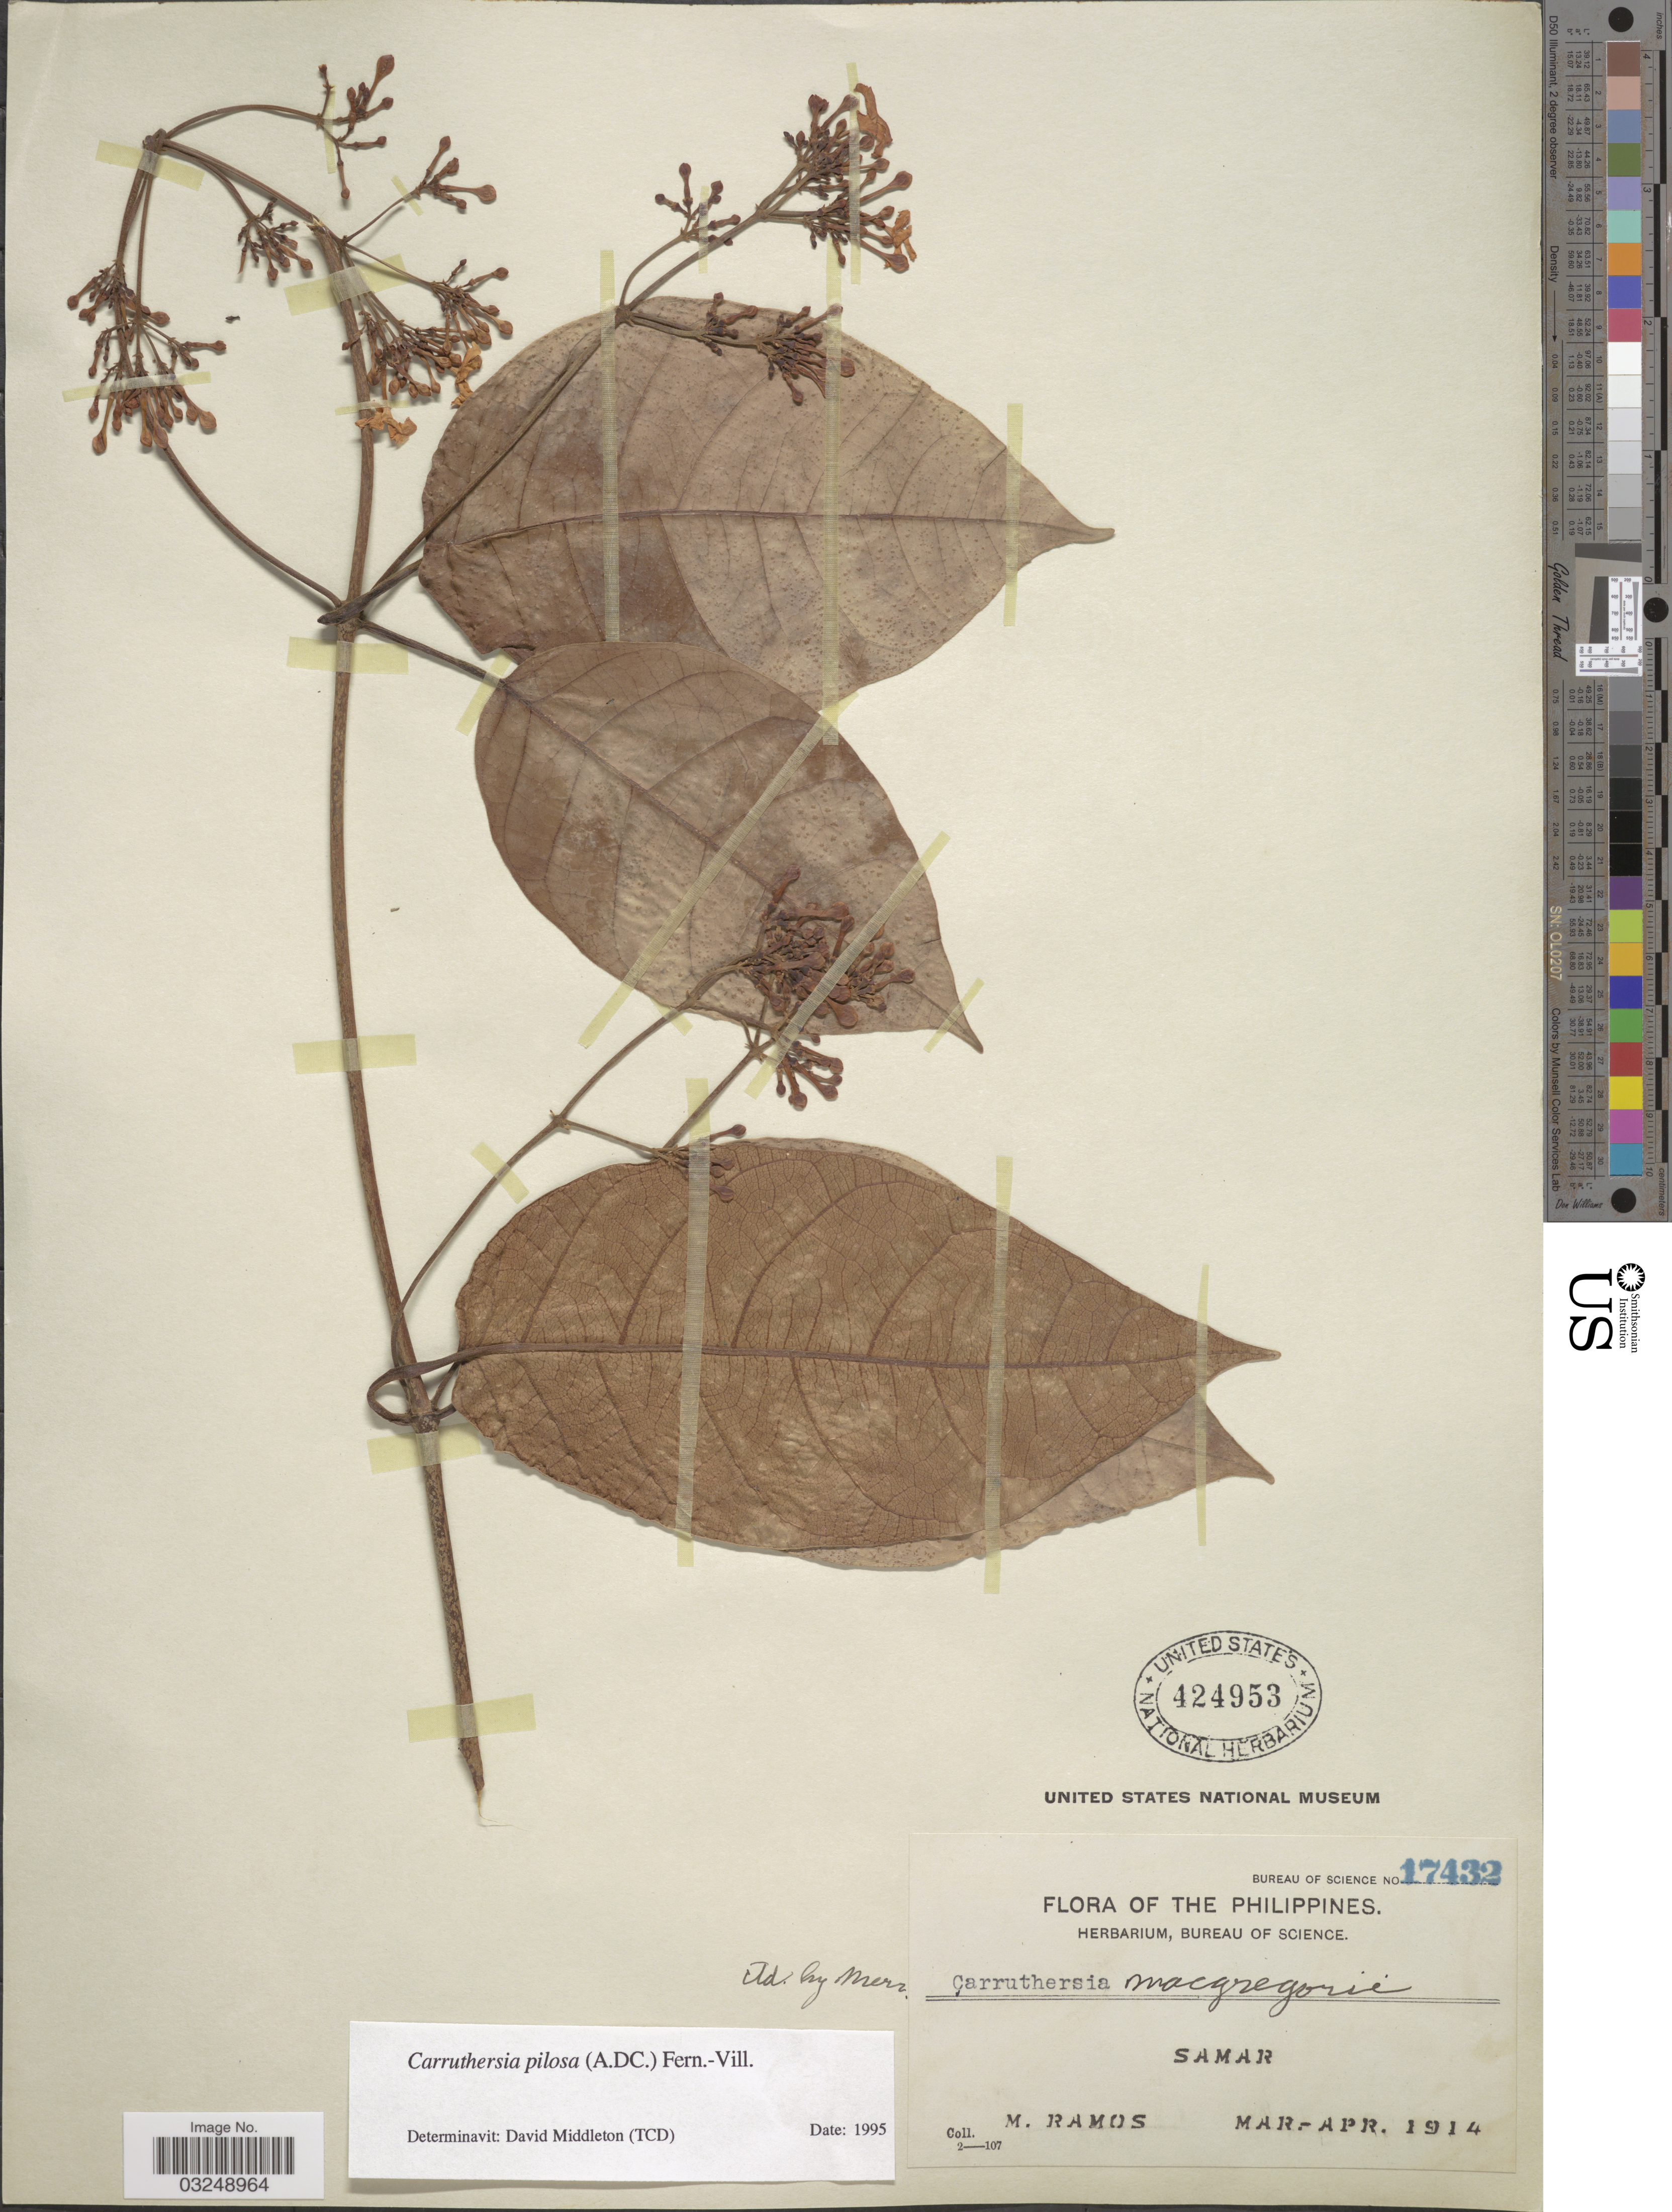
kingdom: Plantae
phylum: Tracheophyta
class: Magnoliopsida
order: Gentianales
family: Apocynaceae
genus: Carruthersia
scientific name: Carruthersia pilosa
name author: (DC.) Fern.-Vill.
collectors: M. Ramos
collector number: Bureau of Science 17432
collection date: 1914-03/1914-04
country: Philippines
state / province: Eastern Visayas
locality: Samar.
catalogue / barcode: US 424953